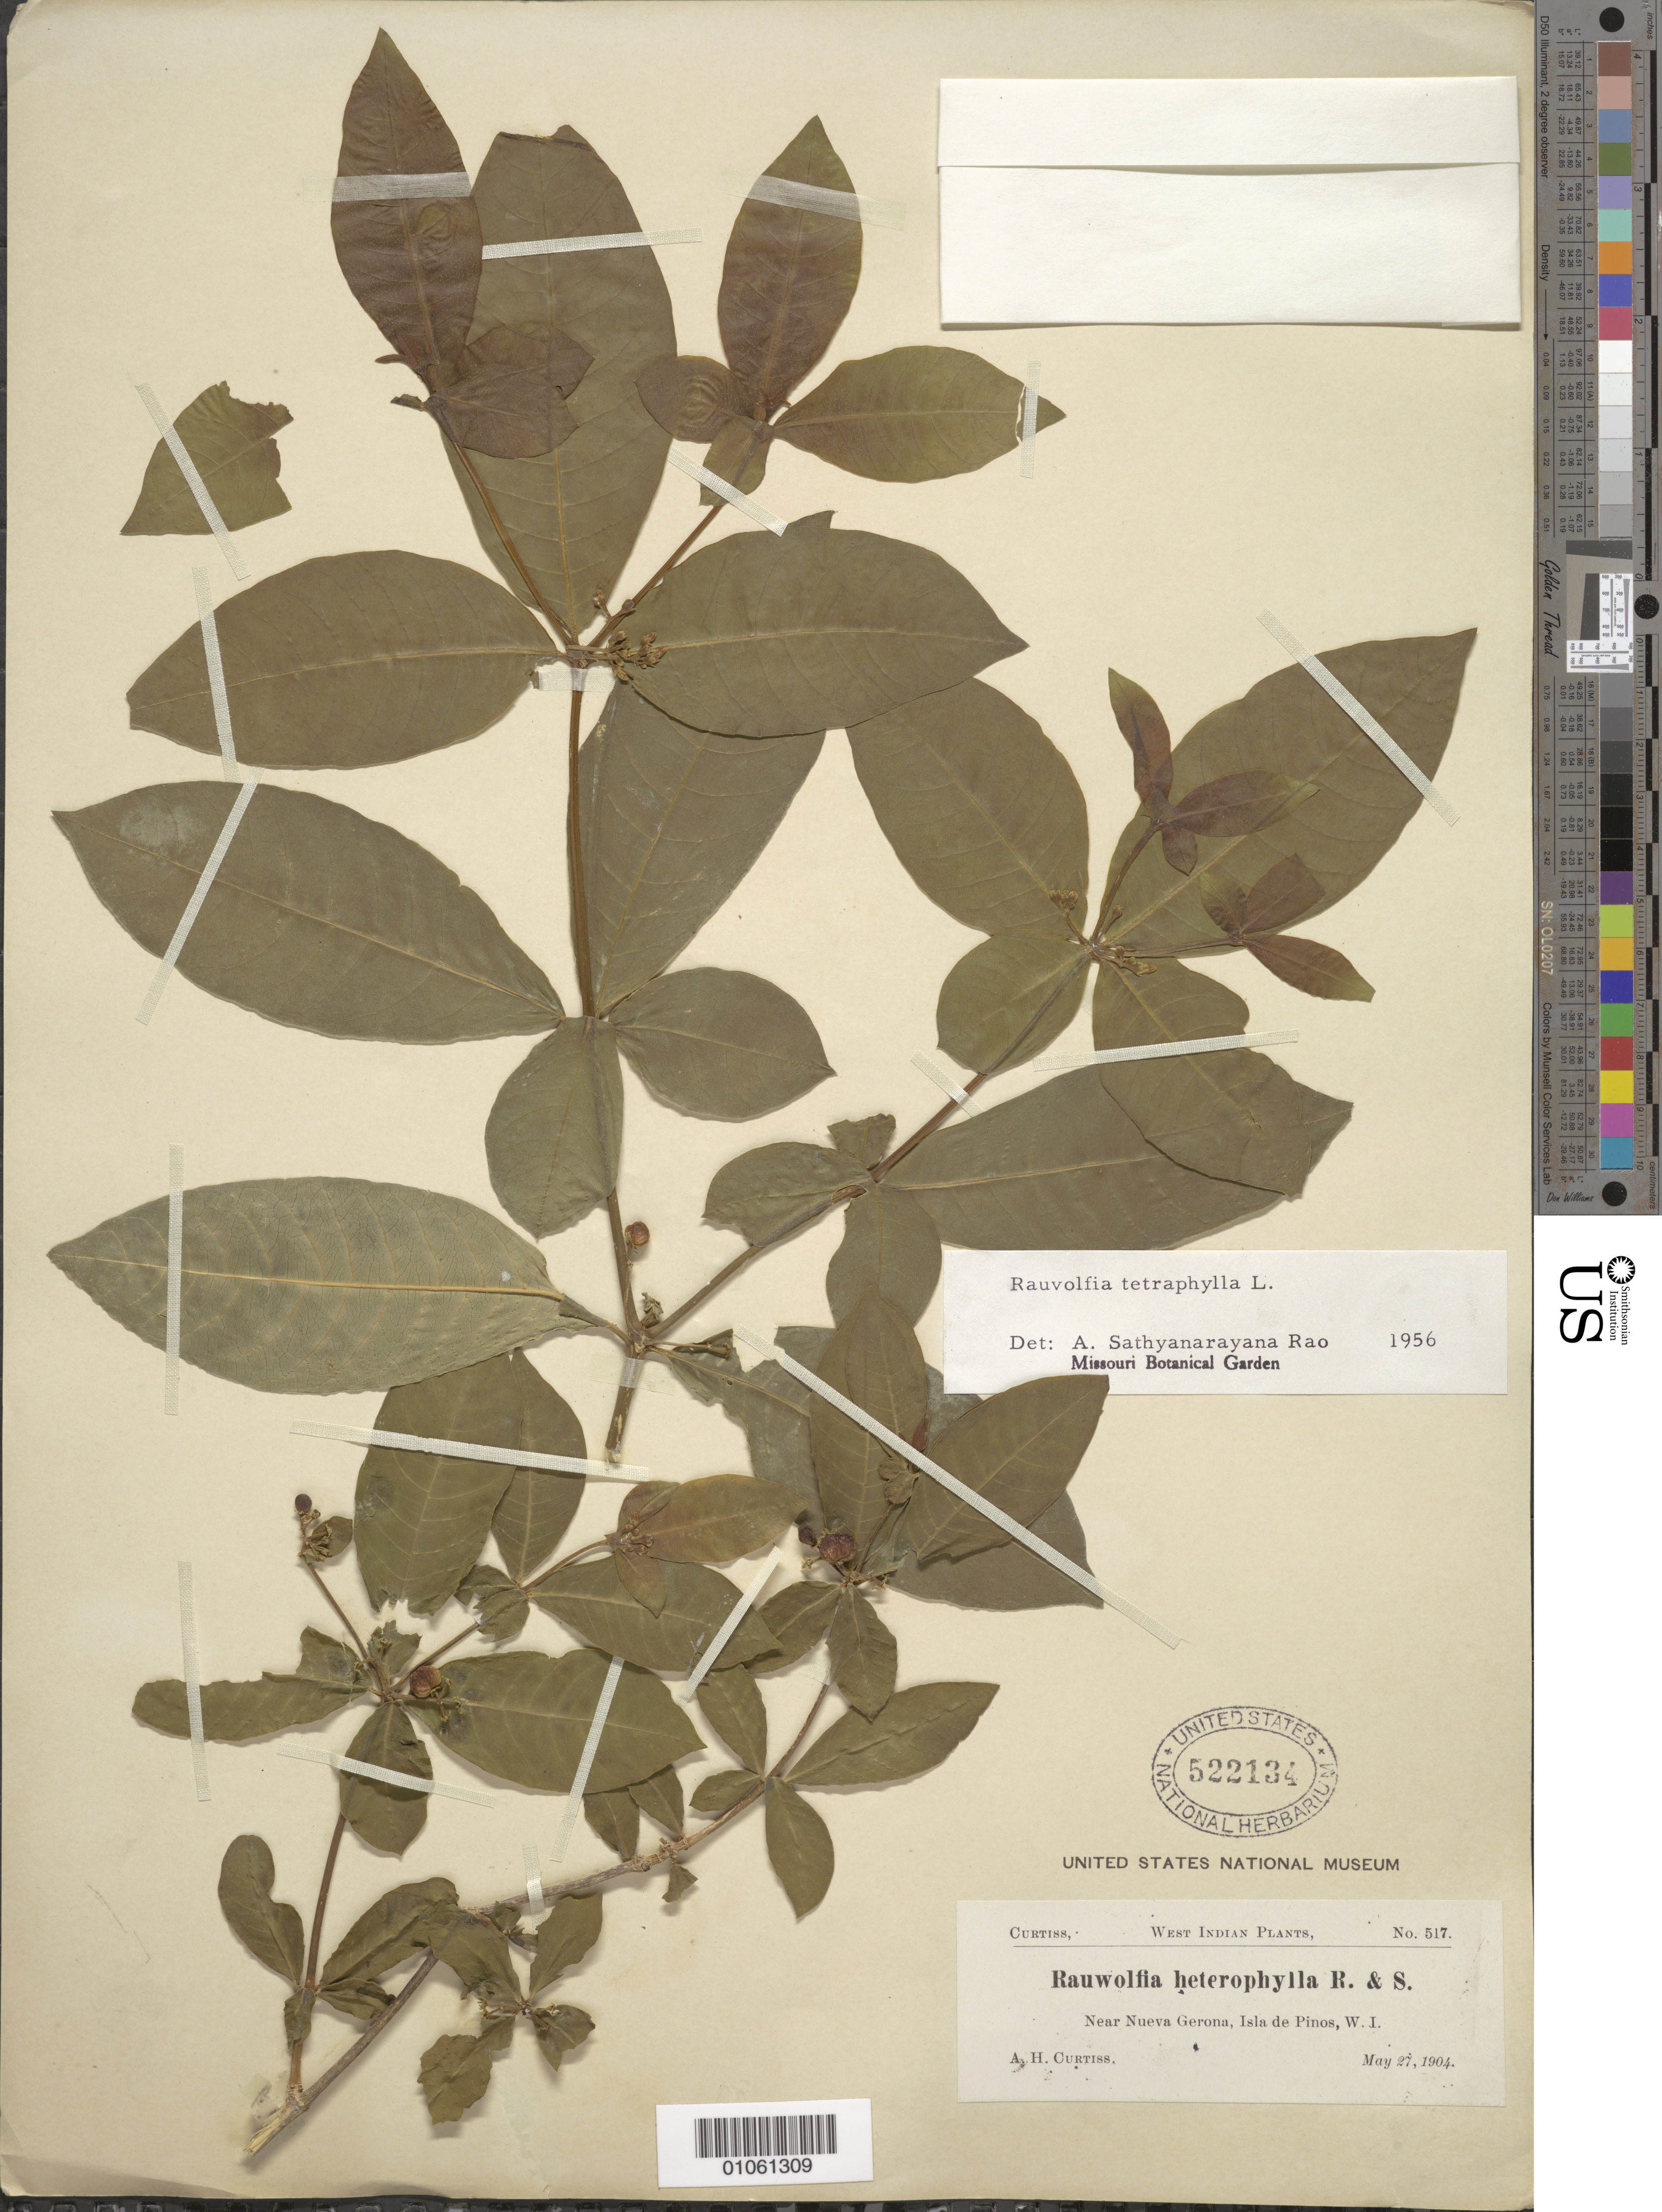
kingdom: Plantae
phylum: Tracheophyta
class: Magnoliopsida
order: Gentianales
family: Apocynaceae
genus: Rauvolfia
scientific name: Rauvolfia tetraphylla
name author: L.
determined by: Rao, A. S.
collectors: A. H. Curtiss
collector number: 517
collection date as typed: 27 May 1904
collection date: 1904-05-27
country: Cuba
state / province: Isla de La Juventud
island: Isla de la Juventud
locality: Nueva Gerona, near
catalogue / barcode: US 522134